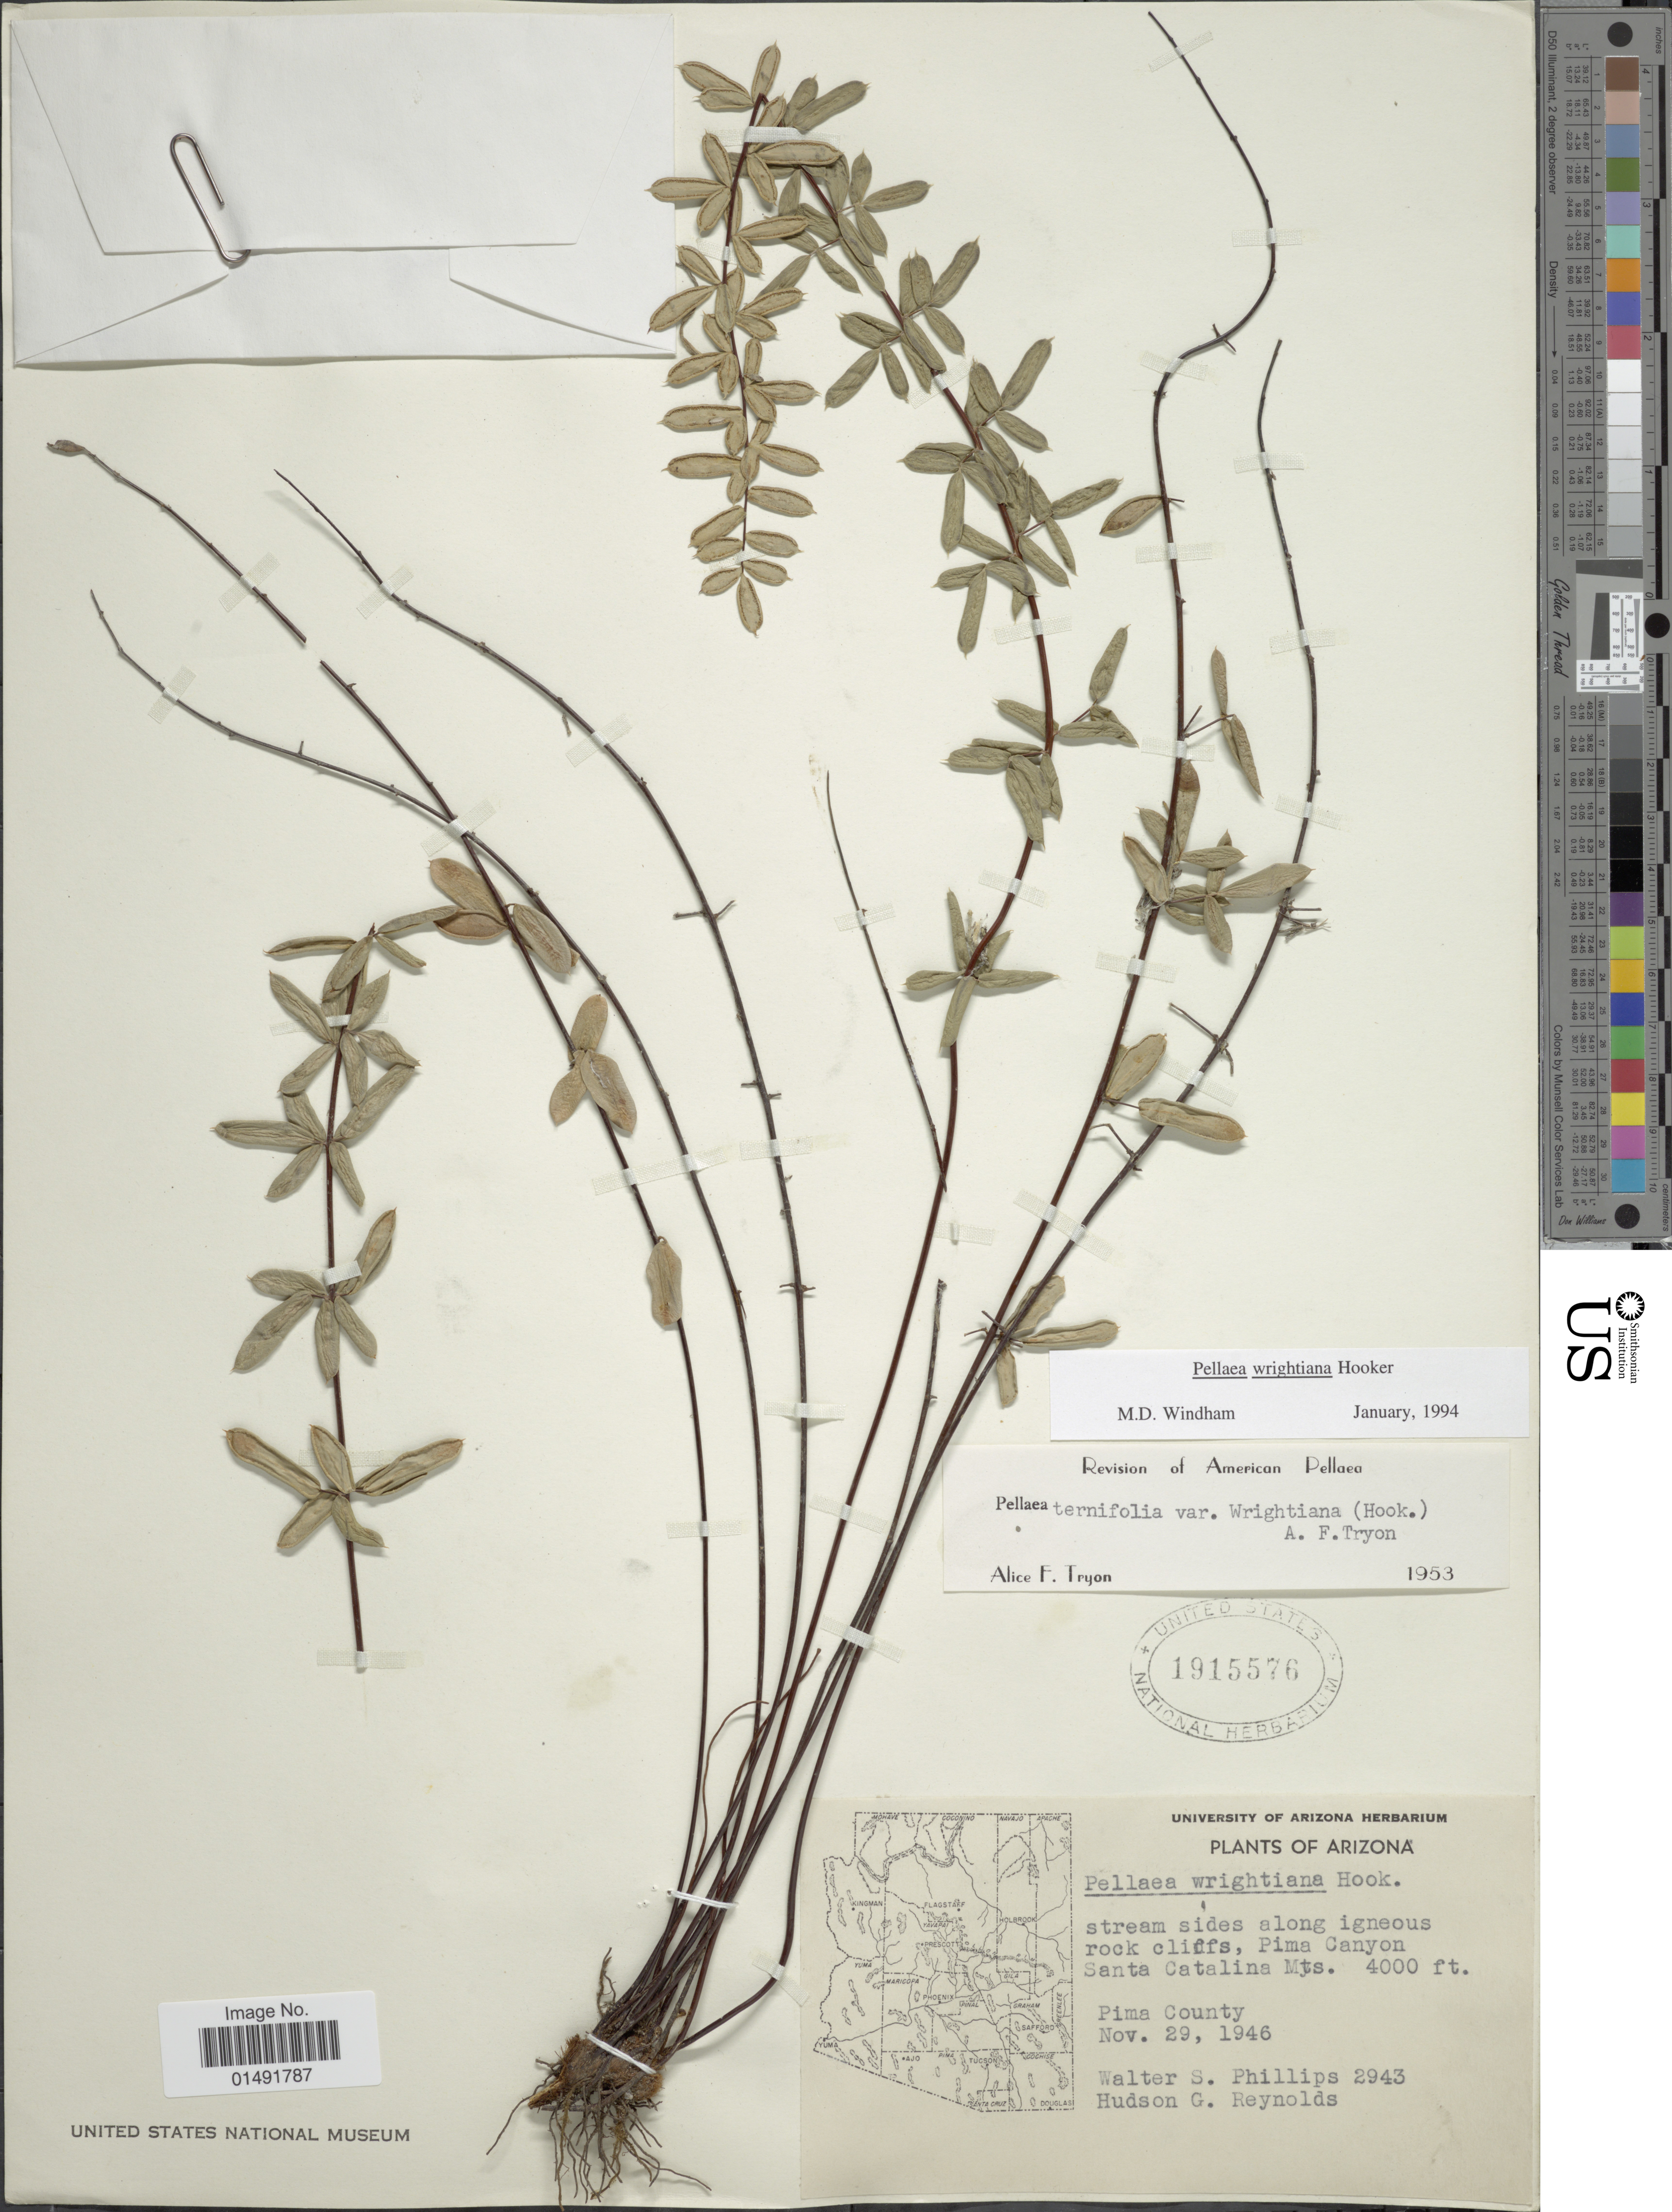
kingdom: Plantae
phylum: Tracheophyta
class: Polypodiopsida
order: Polypodiales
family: Pteridaceae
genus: Pellaea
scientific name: Pellaea wrightiana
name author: Hook.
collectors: W. S. Phillips & H. Reynolds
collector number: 2943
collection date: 1946-11-29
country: United States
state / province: Arizona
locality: Stream sides along igneous rock cliffs, Pima Canyon Santa Catalina Mts, Pima County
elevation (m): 1219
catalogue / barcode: US 1915576